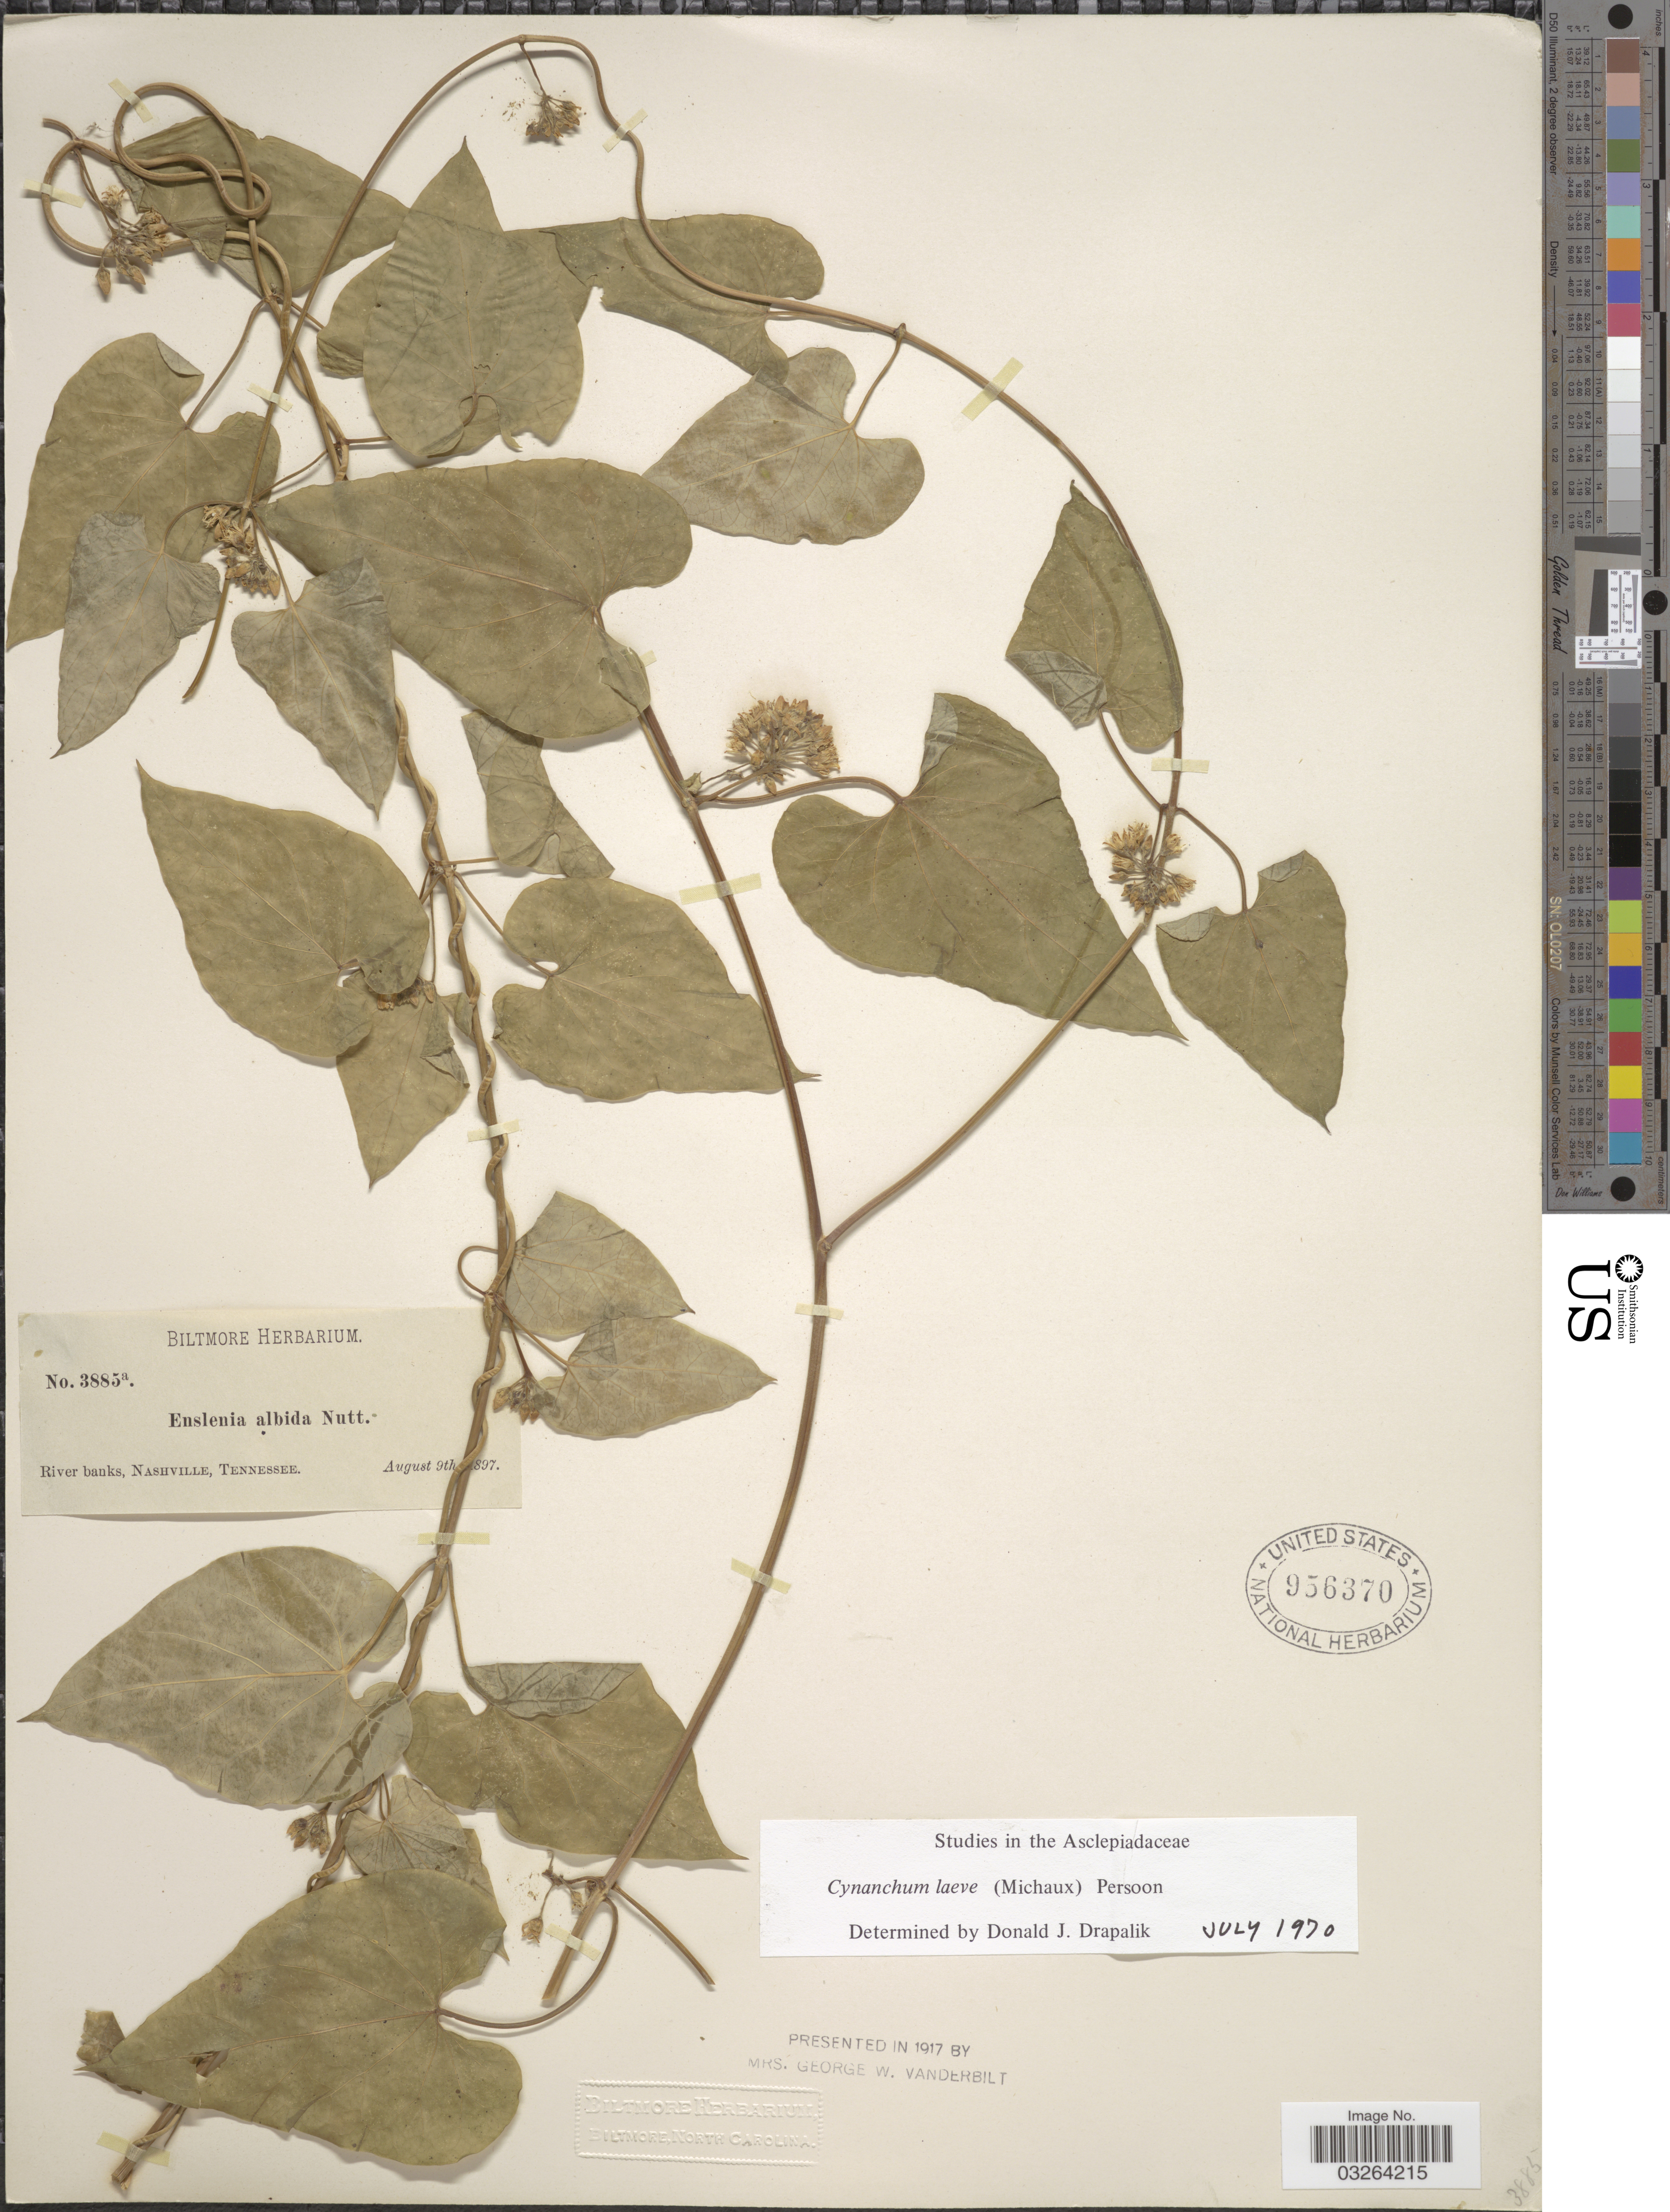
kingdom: Plantae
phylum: Tracheophyta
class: Magnoliopsida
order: Gentianales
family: Apocynaceae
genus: Cynanchum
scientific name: Cynanchum laeve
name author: (Michx.) Pers.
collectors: ex herb. Biltmore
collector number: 3885a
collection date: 1897-08-09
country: United States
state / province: Tennessee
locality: River banks, Nashville.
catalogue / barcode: US 956370